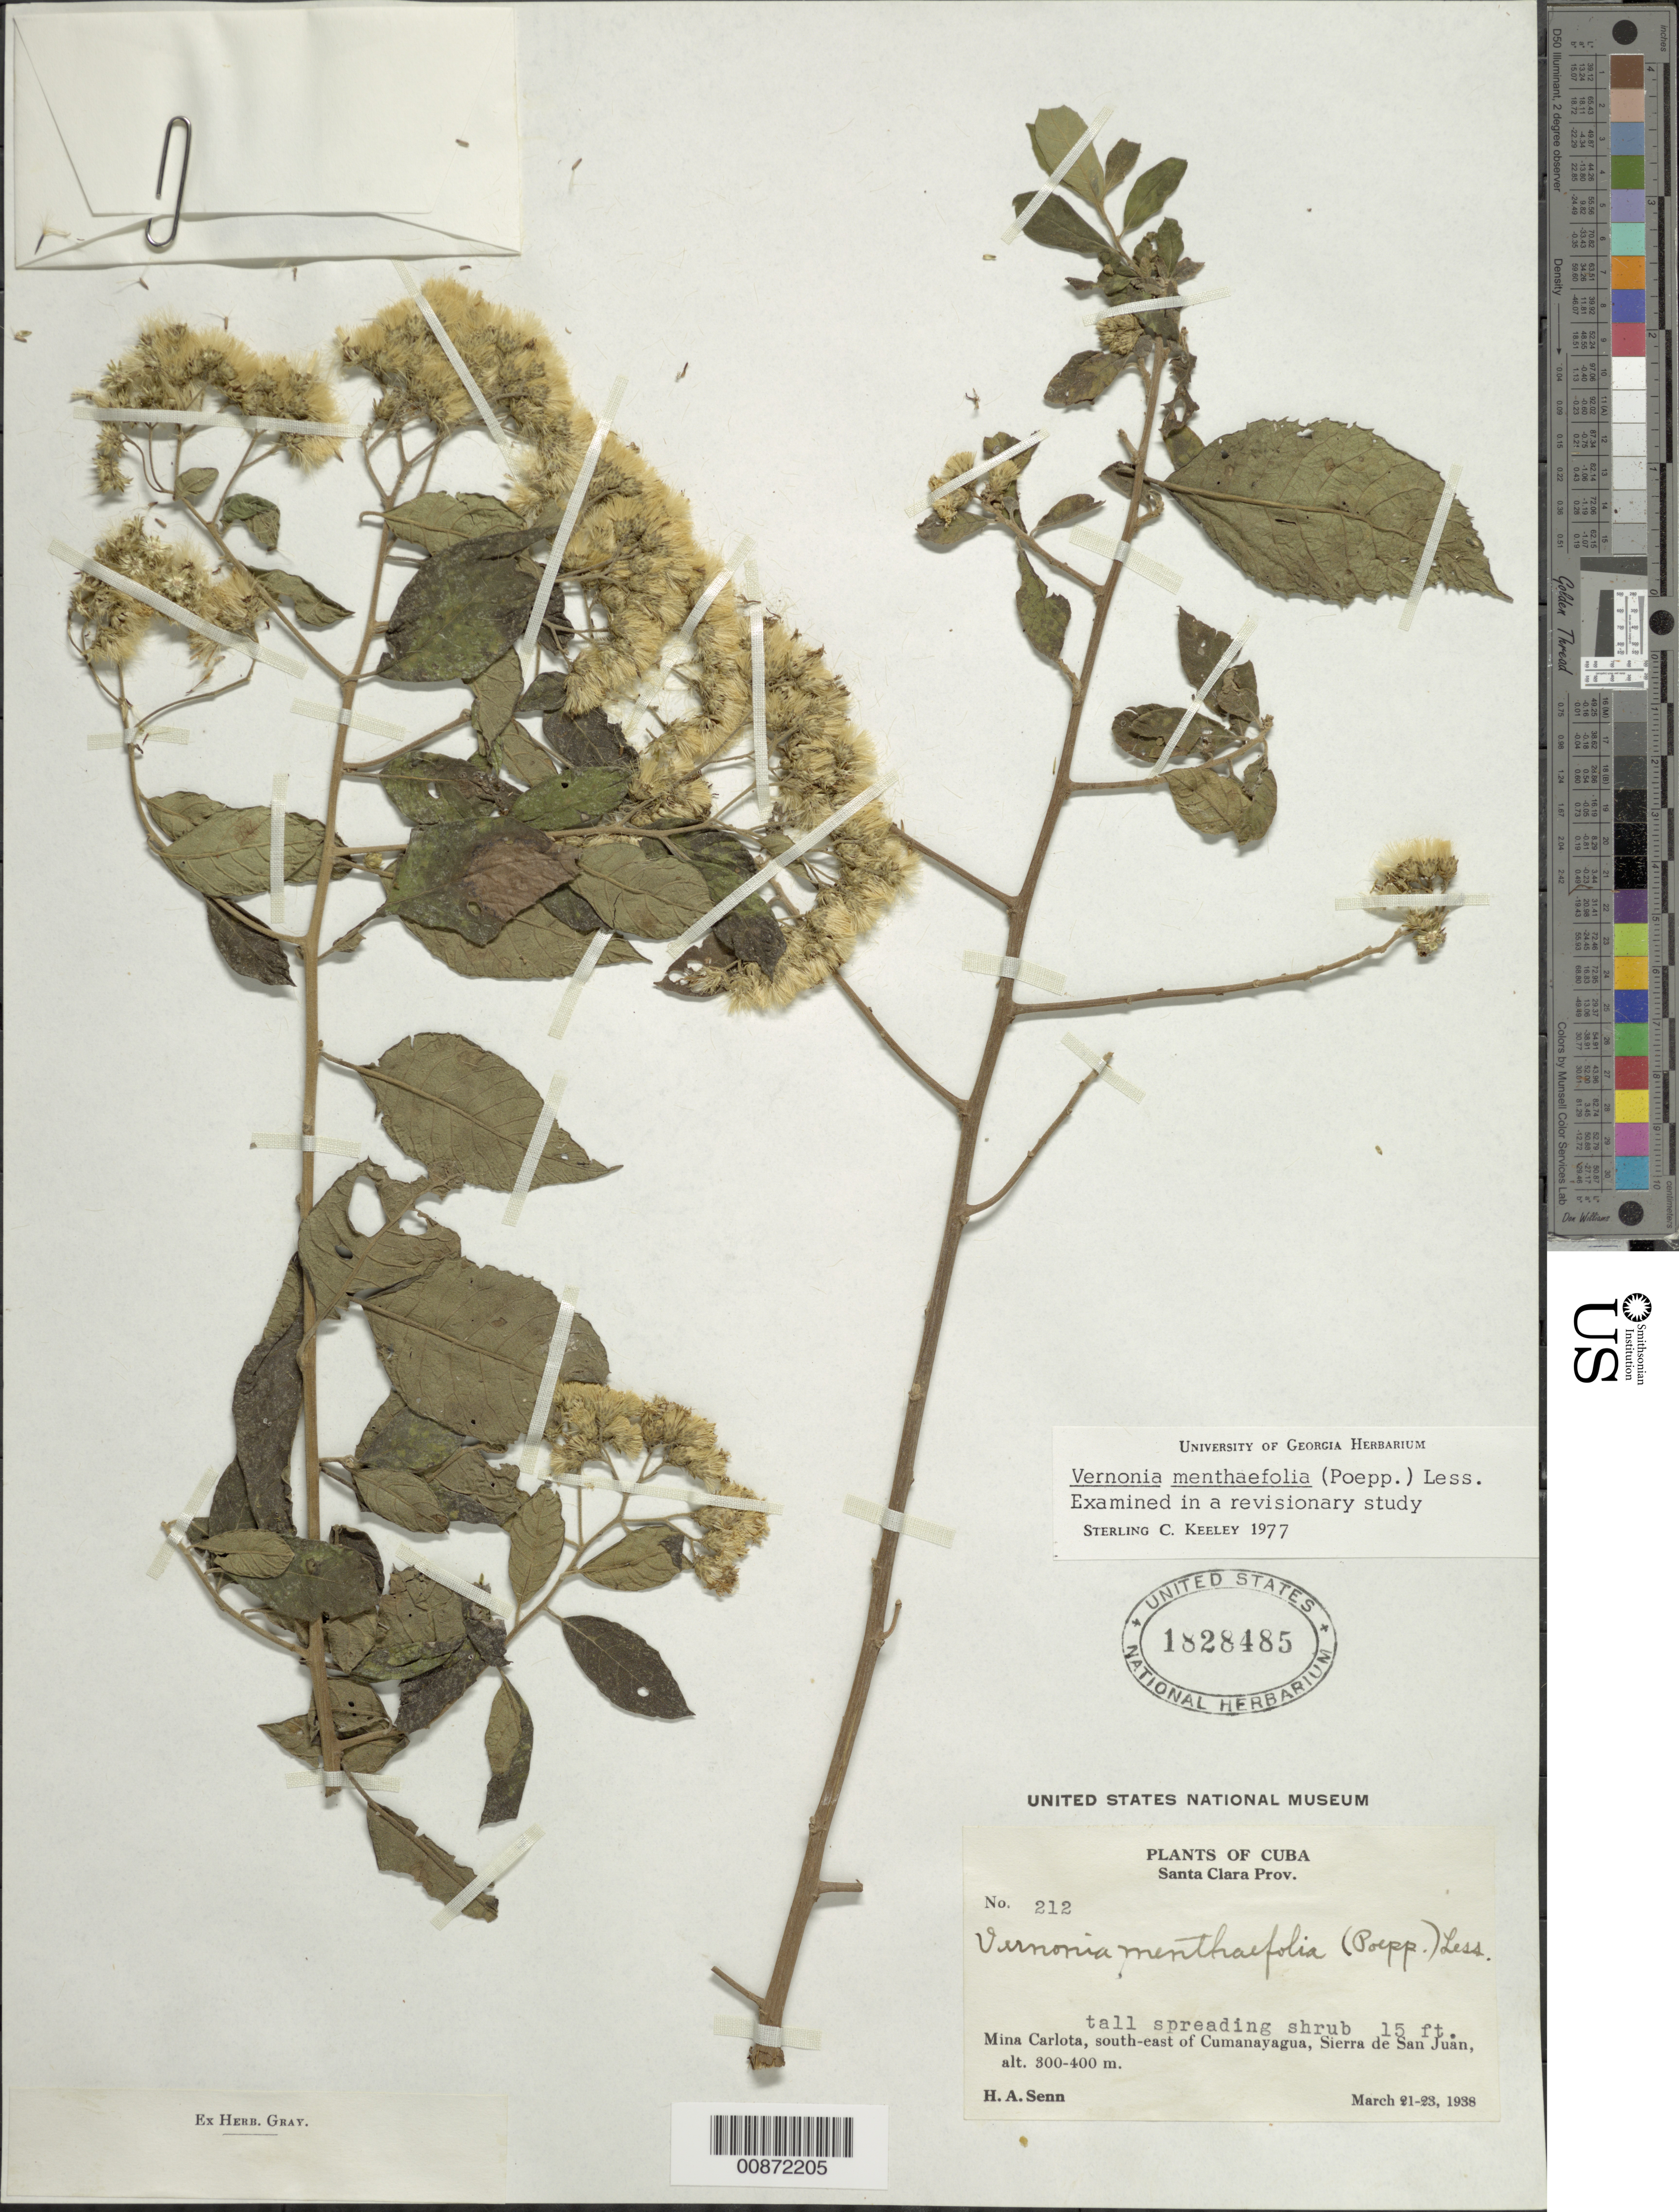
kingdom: Plantae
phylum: Tracheophyta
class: Magnoliopsida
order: Asterales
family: Asteraceae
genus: Vernonanthura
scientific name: Vernonanthura menthifolia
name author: (Poepp. ex Spreng.) H. Rob.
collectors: H. Senn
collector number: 212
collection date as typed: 21 Mar 1938 to 23 Mar 1938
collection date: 1938-03-21/1938-03-23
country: Cuba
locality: Mina Carlota, southeast of Cumanayagua, Sierra de San Juan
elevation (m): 300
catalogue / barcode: US 1828485